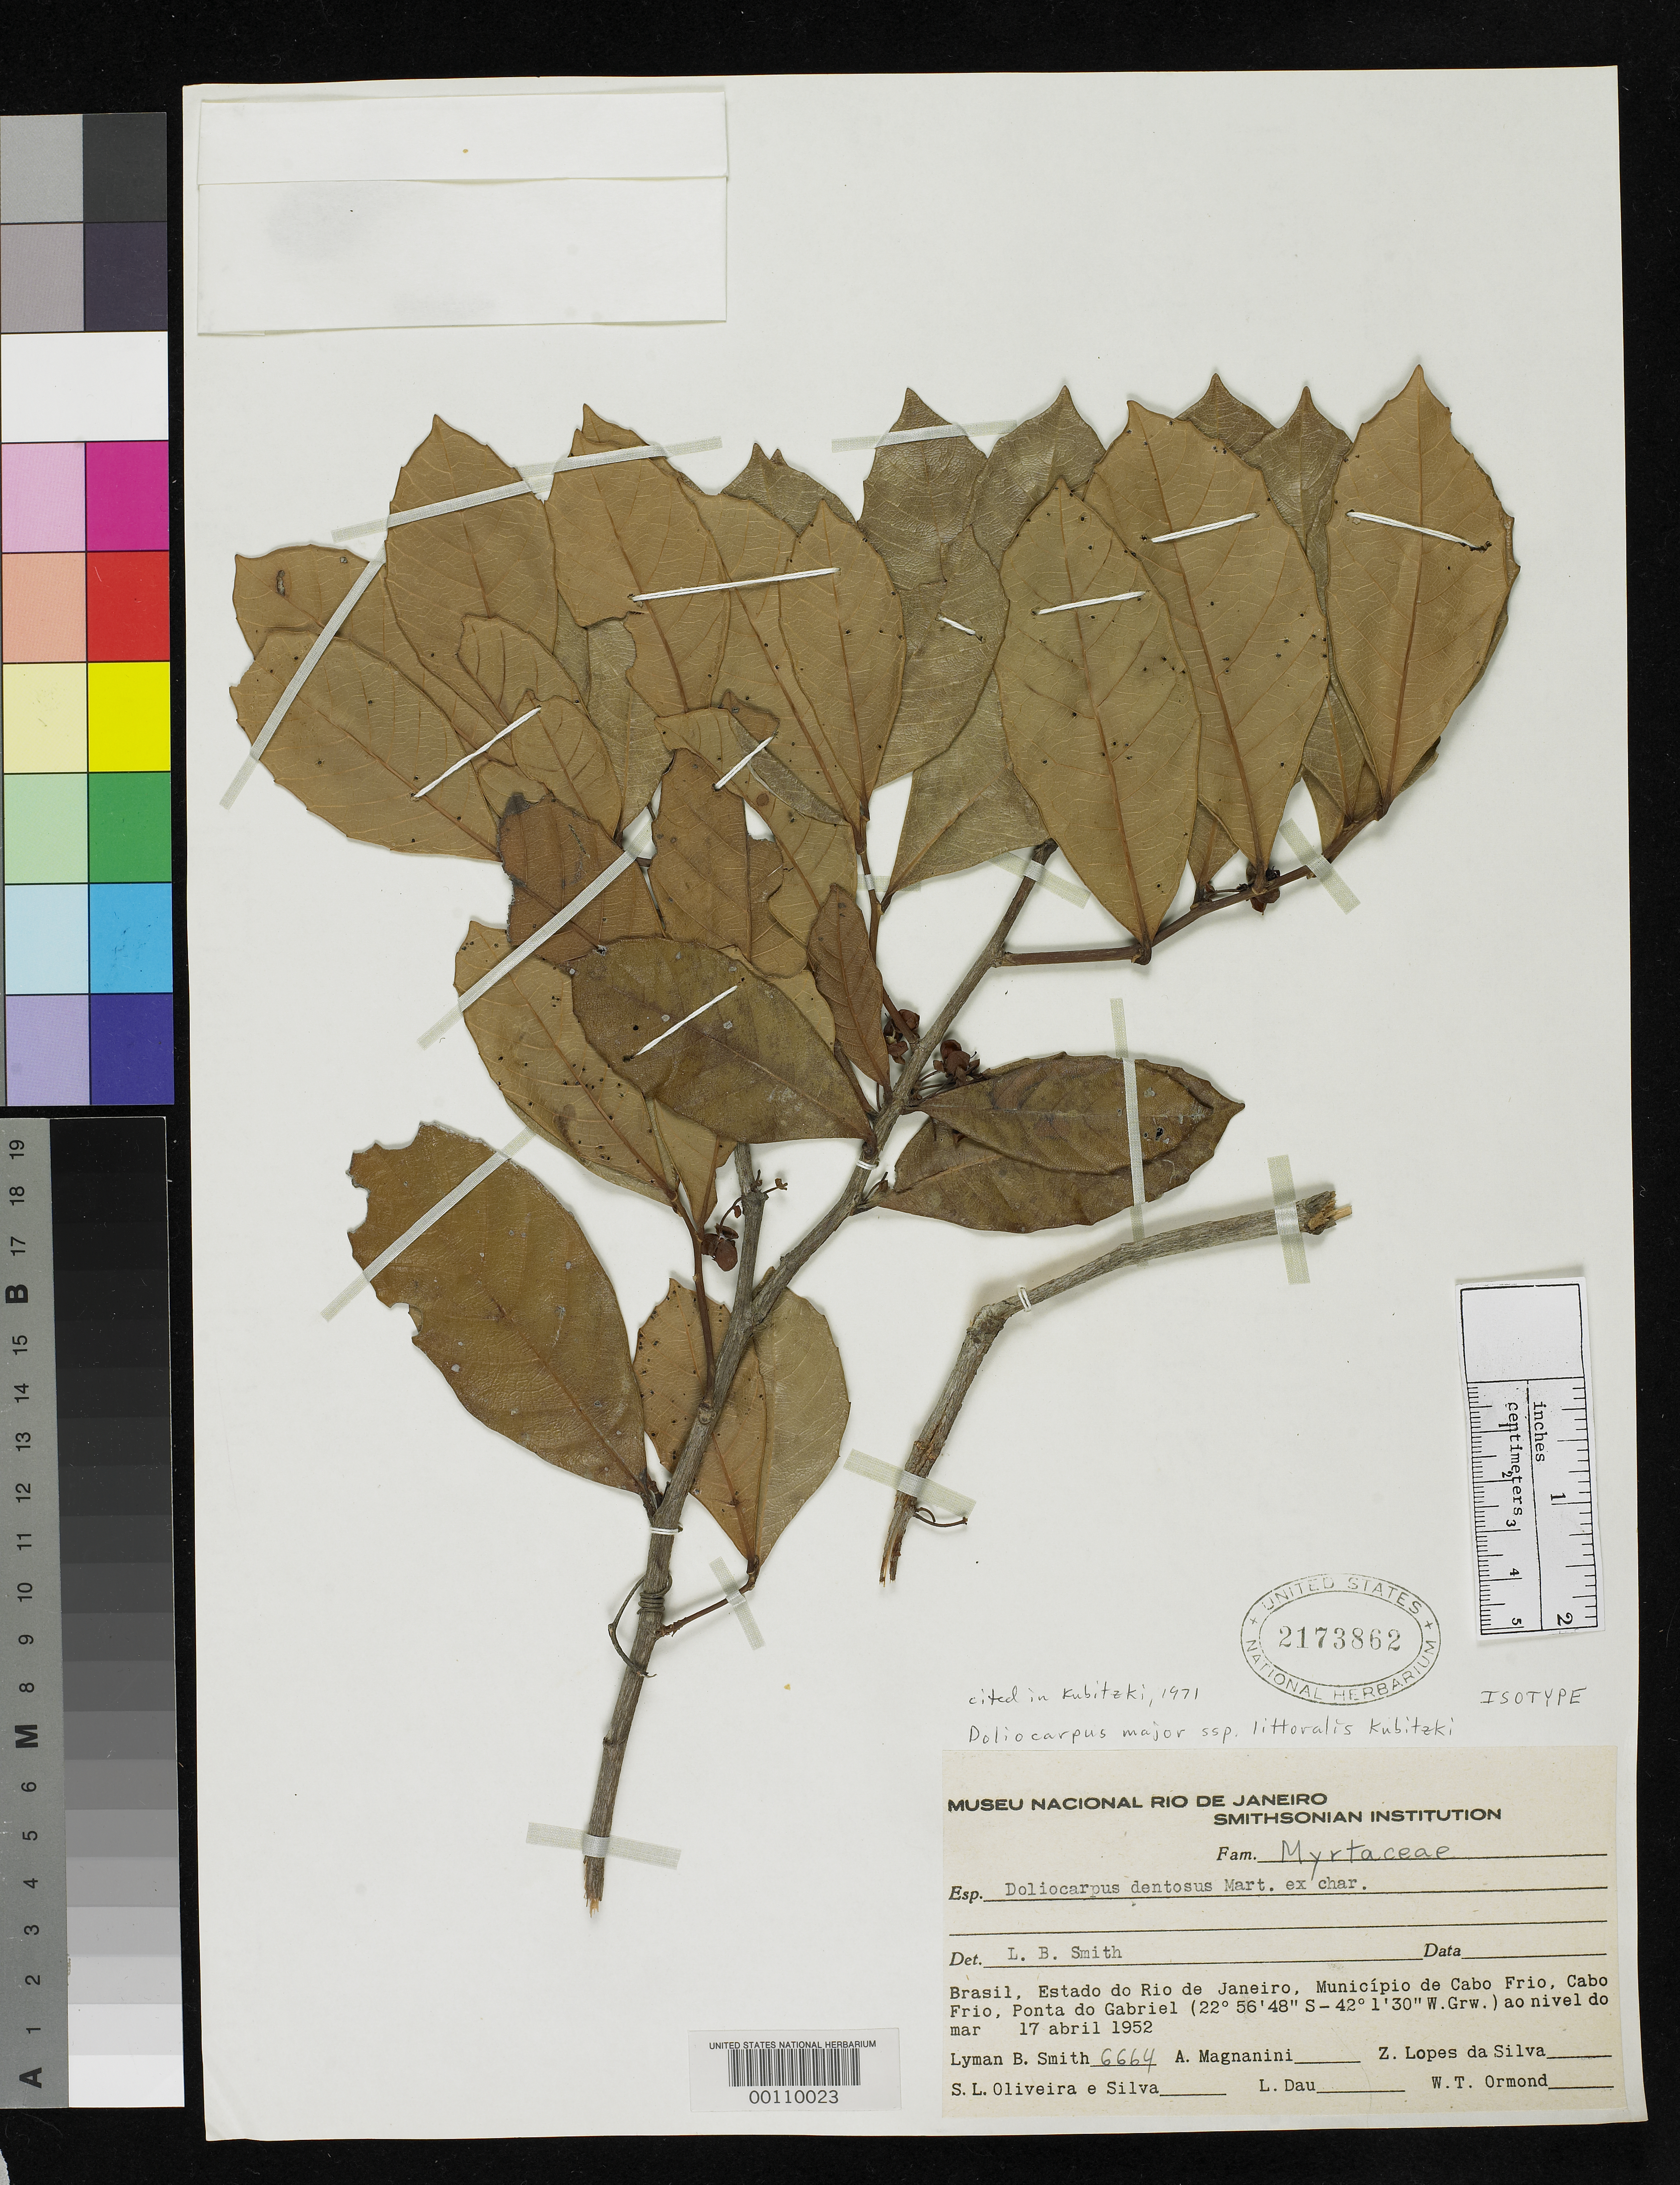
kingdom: Plantae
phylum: Tracheophyta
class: Magnoliopsida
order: Dilleniales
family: Dilleniaceae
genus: Doliocarpus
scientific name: Doliocarpus major subsp. littoralis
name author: Kubitzki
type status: Isotype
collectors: L. Smith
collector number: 6664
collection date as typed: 17 Apr 1952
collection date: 1952-04-17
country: Brazil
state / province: Rio de Janeiro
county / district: Cabo Frio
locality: Cabo Frio Ponta do Gabriel.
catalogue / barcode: US 2173862